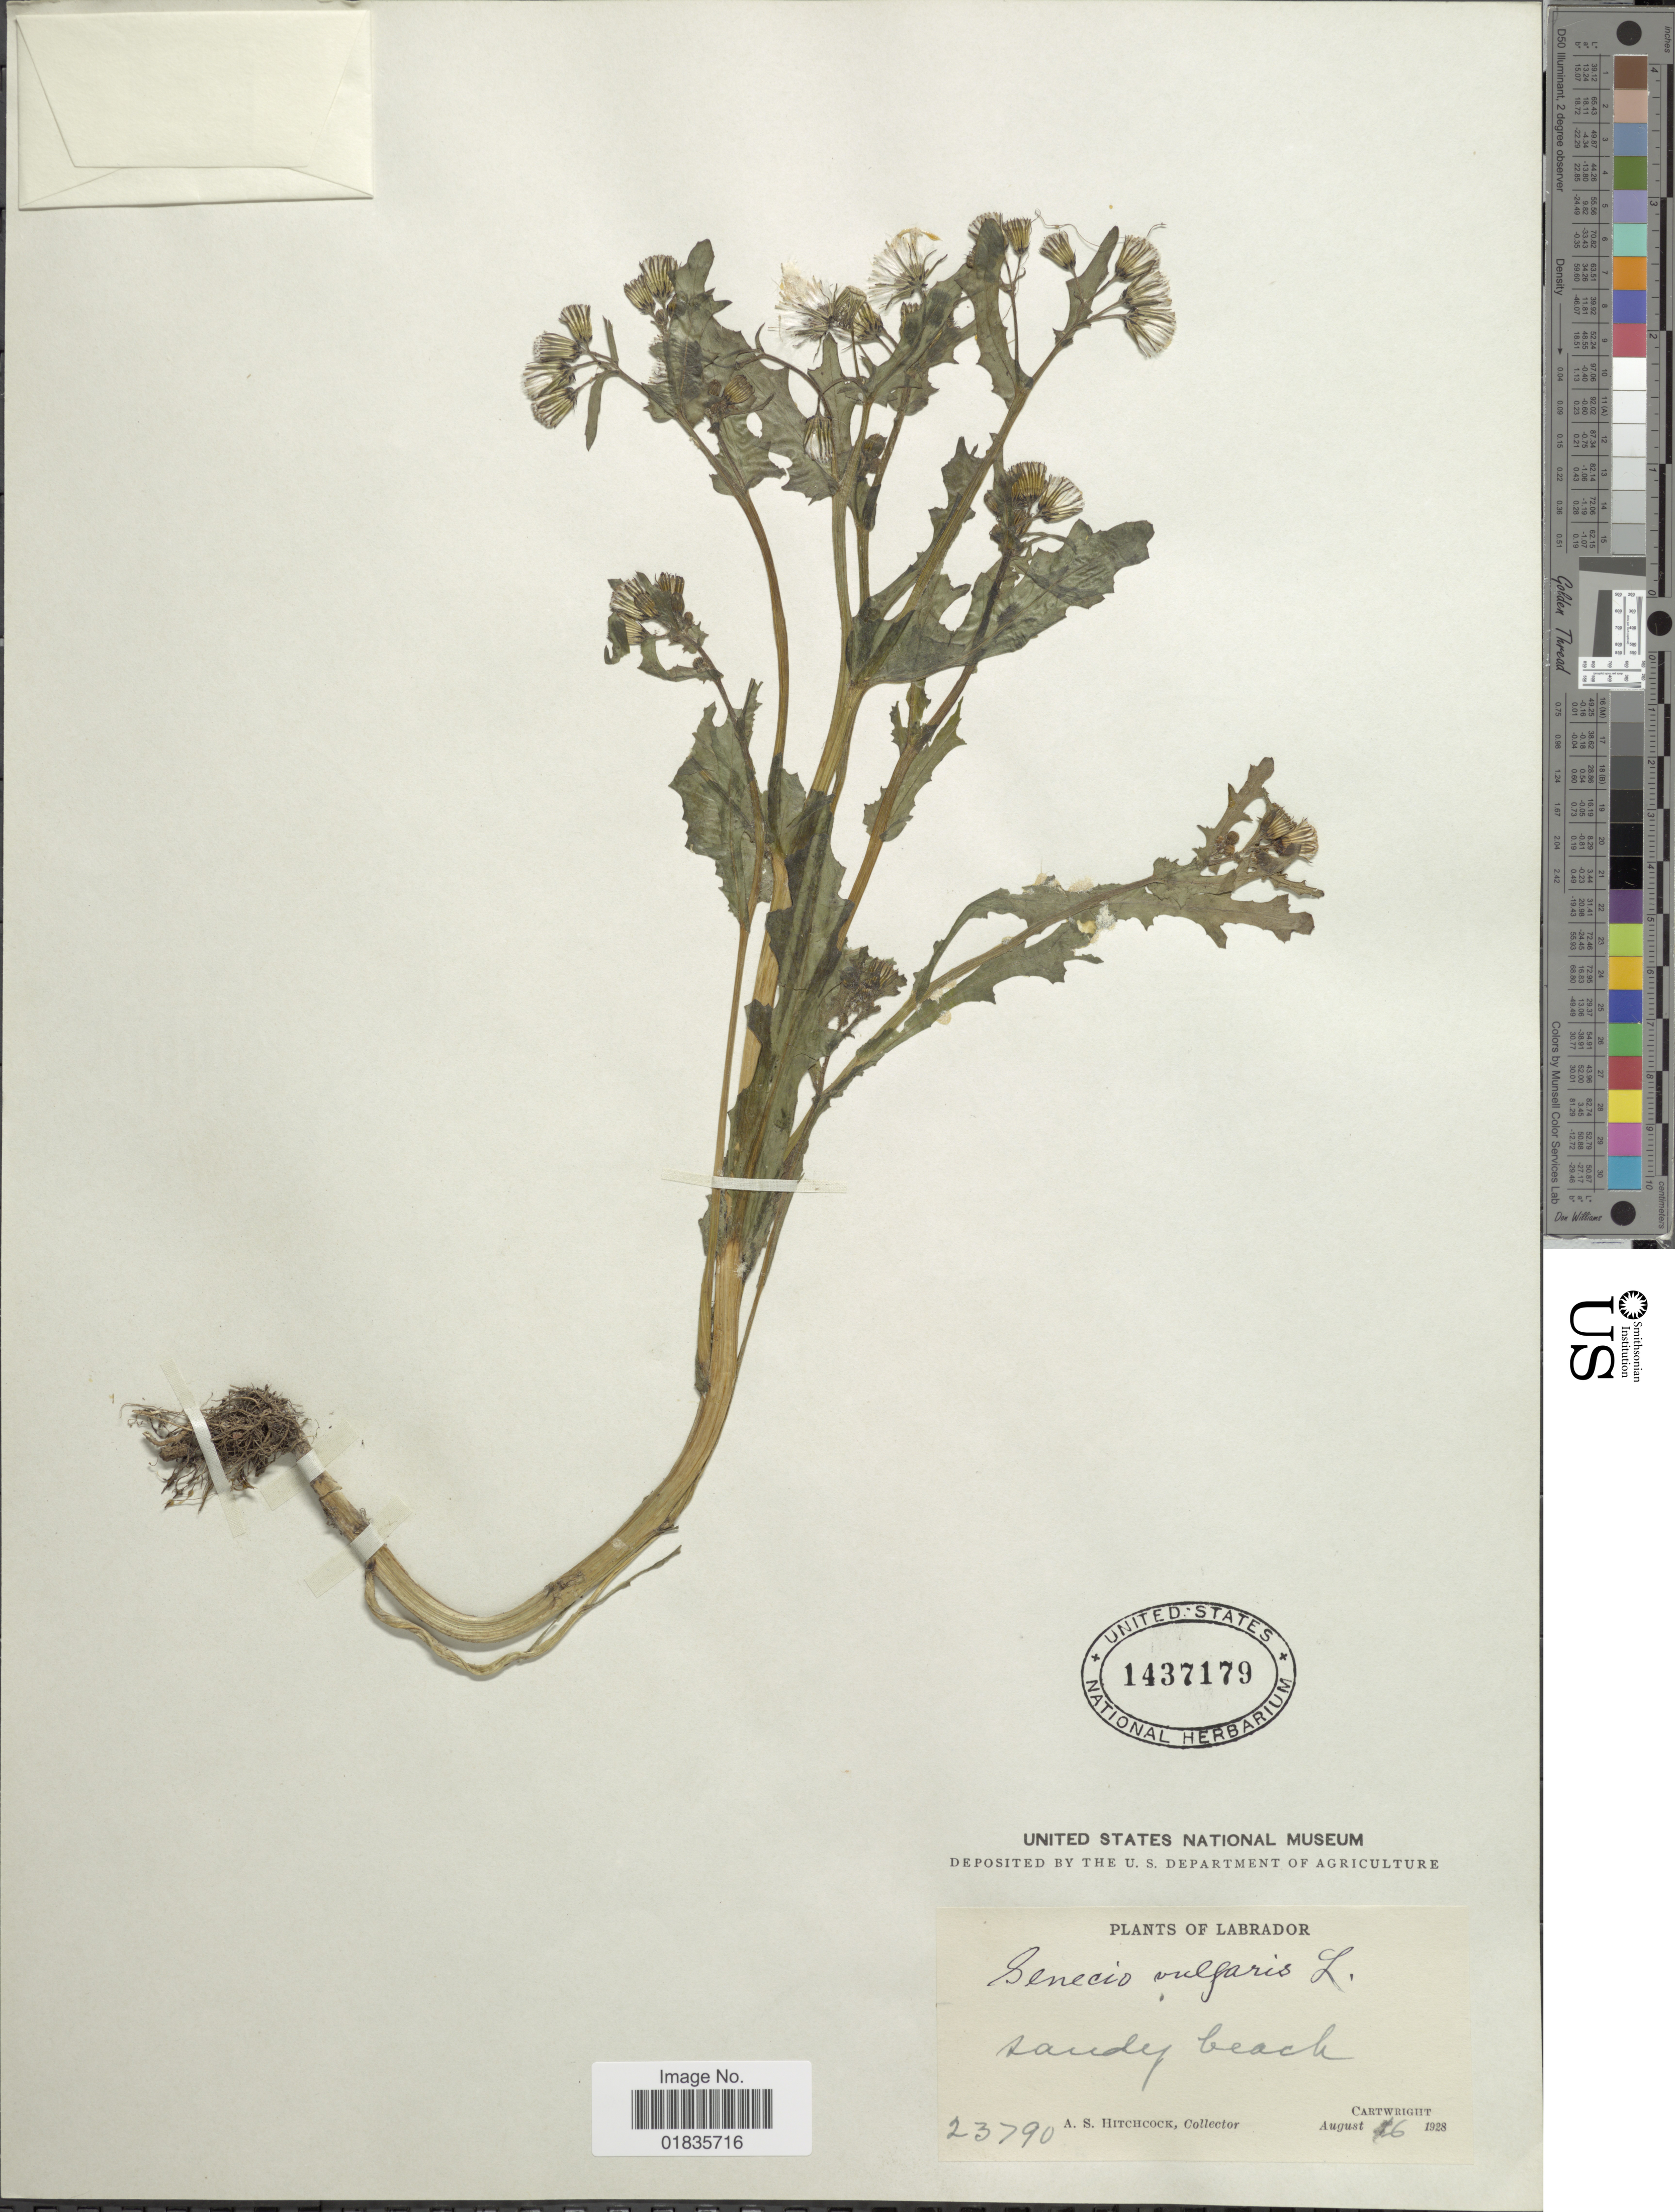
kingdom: Plantae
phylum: Tracheophyta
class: Magnoliopsida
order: Asterales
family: Asteraceae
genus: Senecio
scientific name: Senecio vulgaris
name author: L.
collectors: A. S. Hitchcock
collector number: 23790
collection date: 1928-08-16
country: Canada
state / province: Newfoundland and Labrador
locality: Labrador, sandy beach, Cartwright.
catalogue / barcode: US 1437179